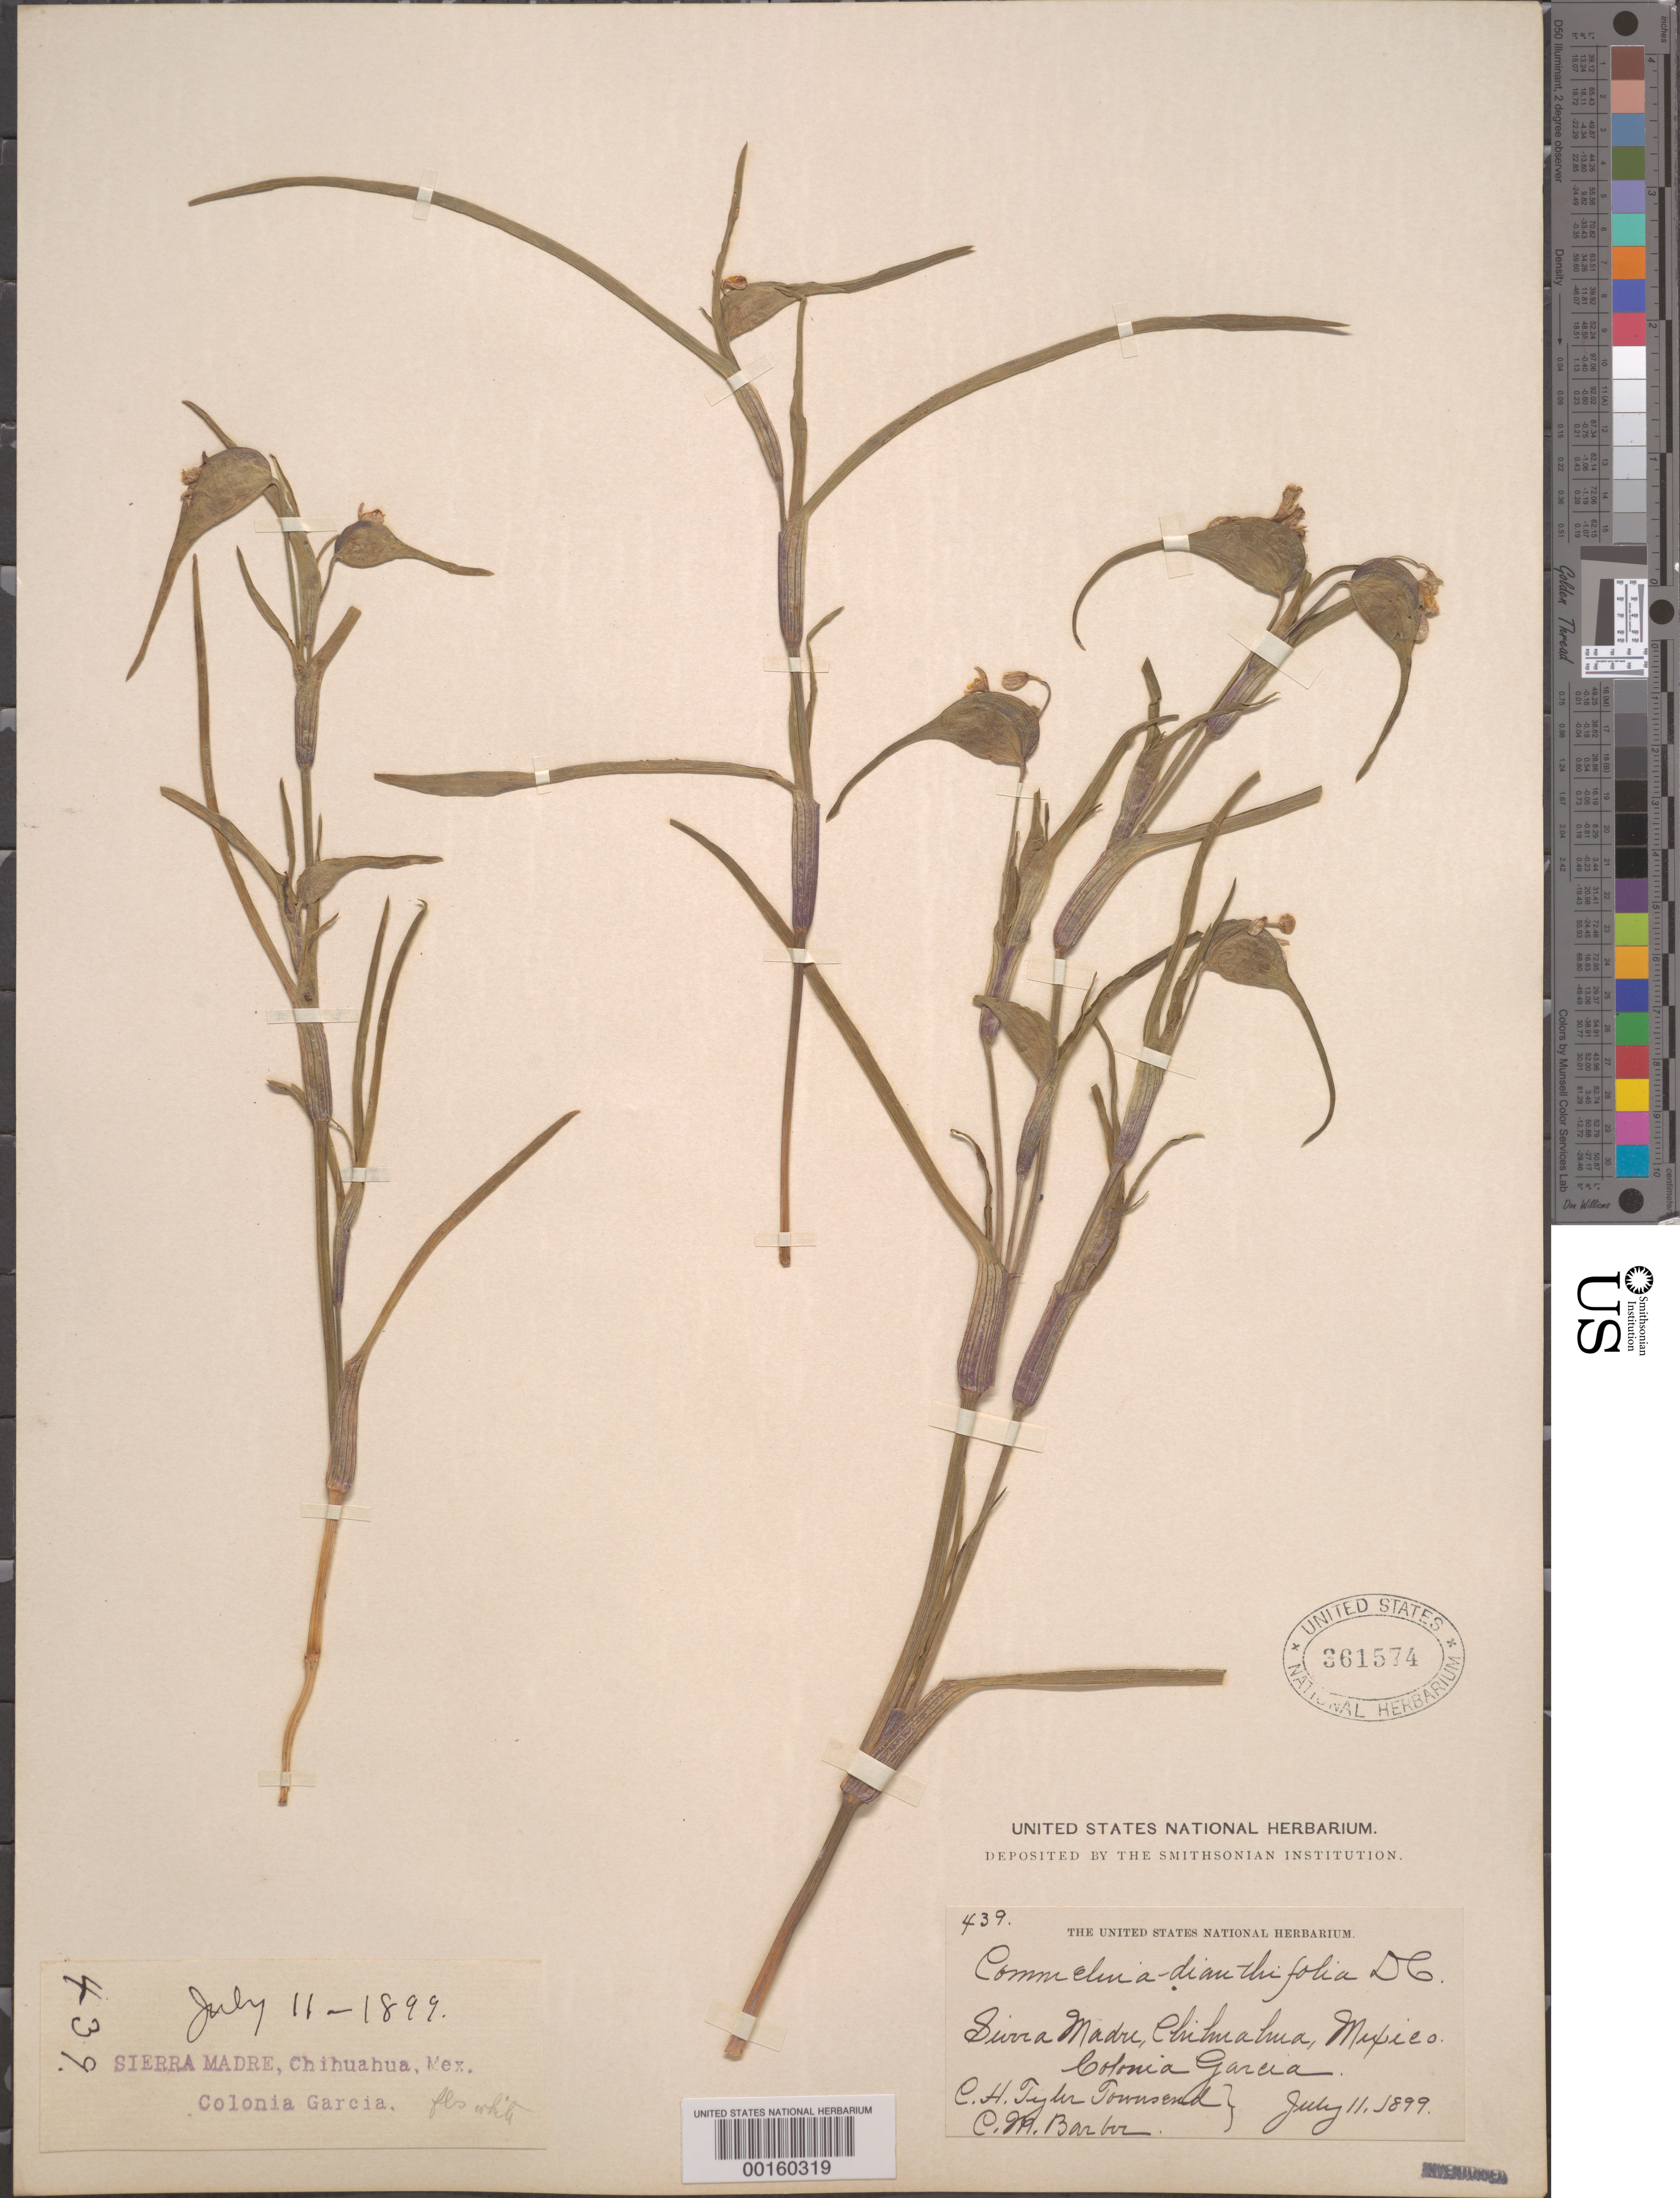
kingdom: Plantae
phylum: Tracheophyta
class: Liliopsida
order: Commelinales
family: Commelinaceae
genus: Commelina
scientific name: Commelina dianthifolia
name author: Redouté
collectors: C. H. T. Townsend & C. Barber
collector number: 439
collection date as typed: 11 Jul 1899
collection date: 1899-07-11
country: Mexico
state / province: Chihuahua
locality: Sierra Madre; Colonia Garcia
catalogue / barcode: US 361574